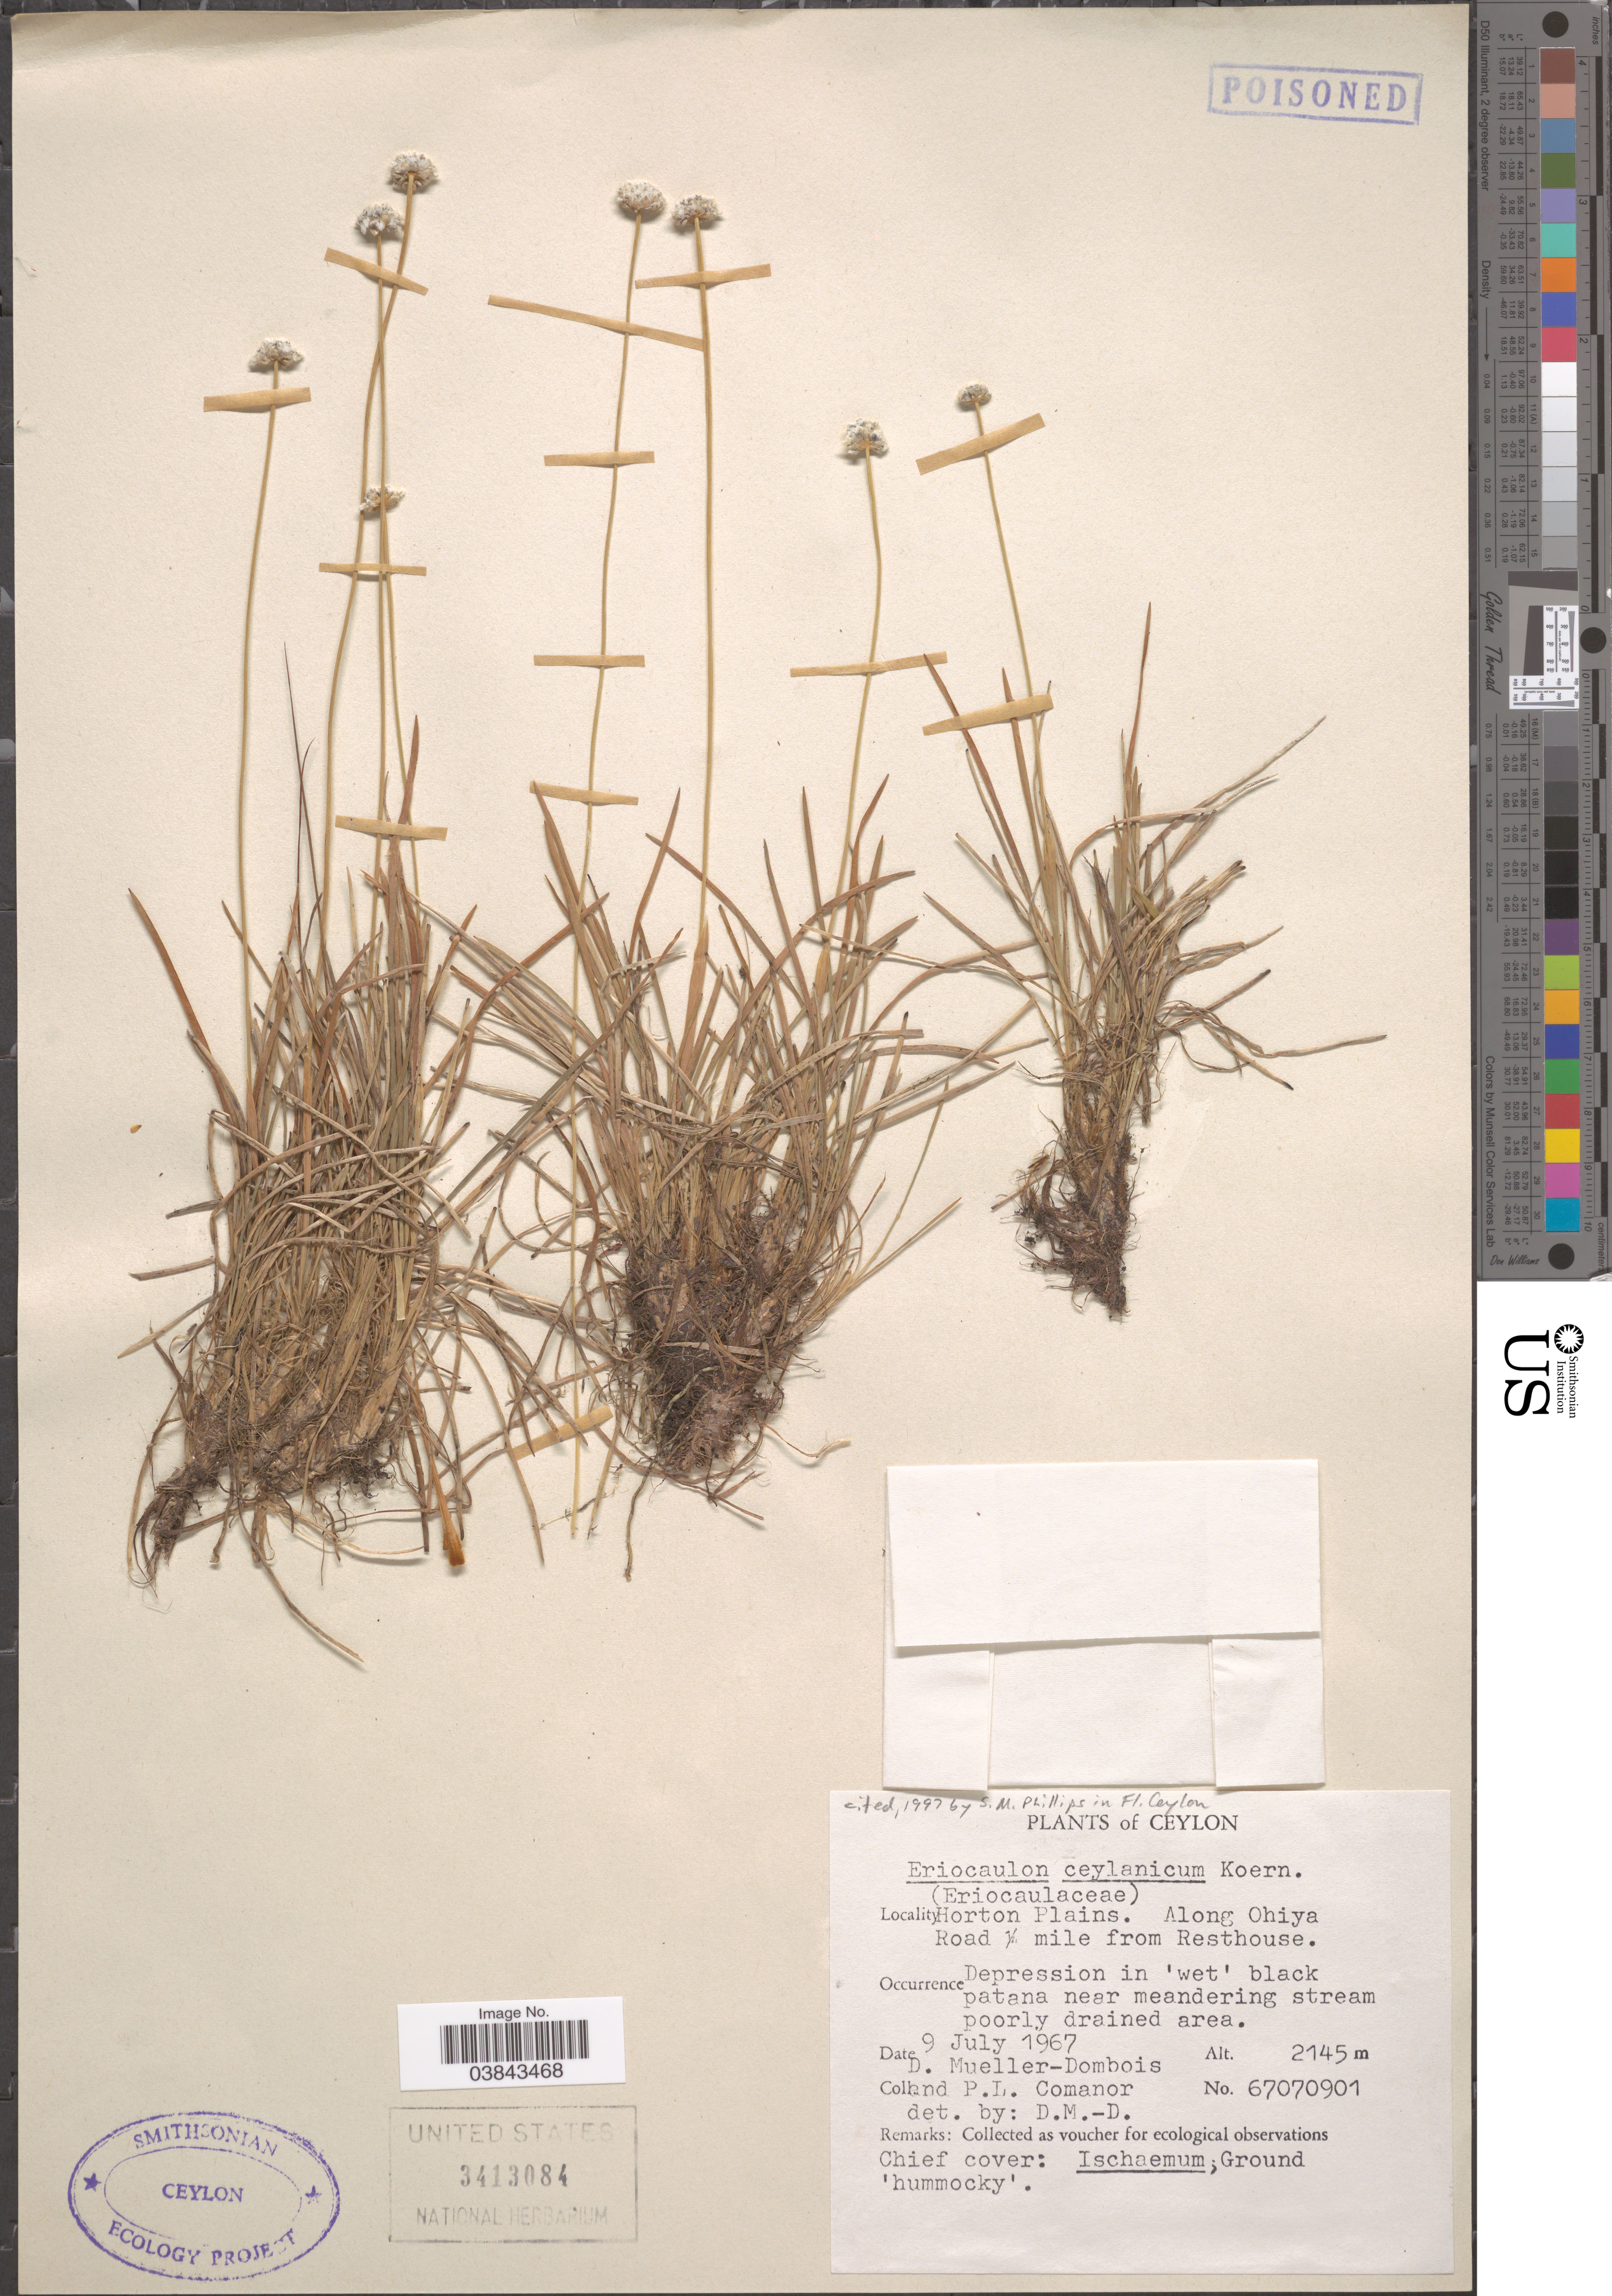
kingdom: Plantae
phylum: Tracheophyta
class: Liliopsida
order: Poales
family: Eriocaulaceae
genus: Eriocaulon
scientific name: Eriocaulon ceylanicum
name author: Körn.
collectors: D. Mueller-Dombois & P. Comanor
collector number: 67070901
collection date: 1967-07-09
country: Sri Lanka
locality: Ceylon. Horton Plains. Along Ohiya Road 1/4 [interpreted] mile from Resthouse.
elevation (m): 2145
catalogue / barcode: US 3413084